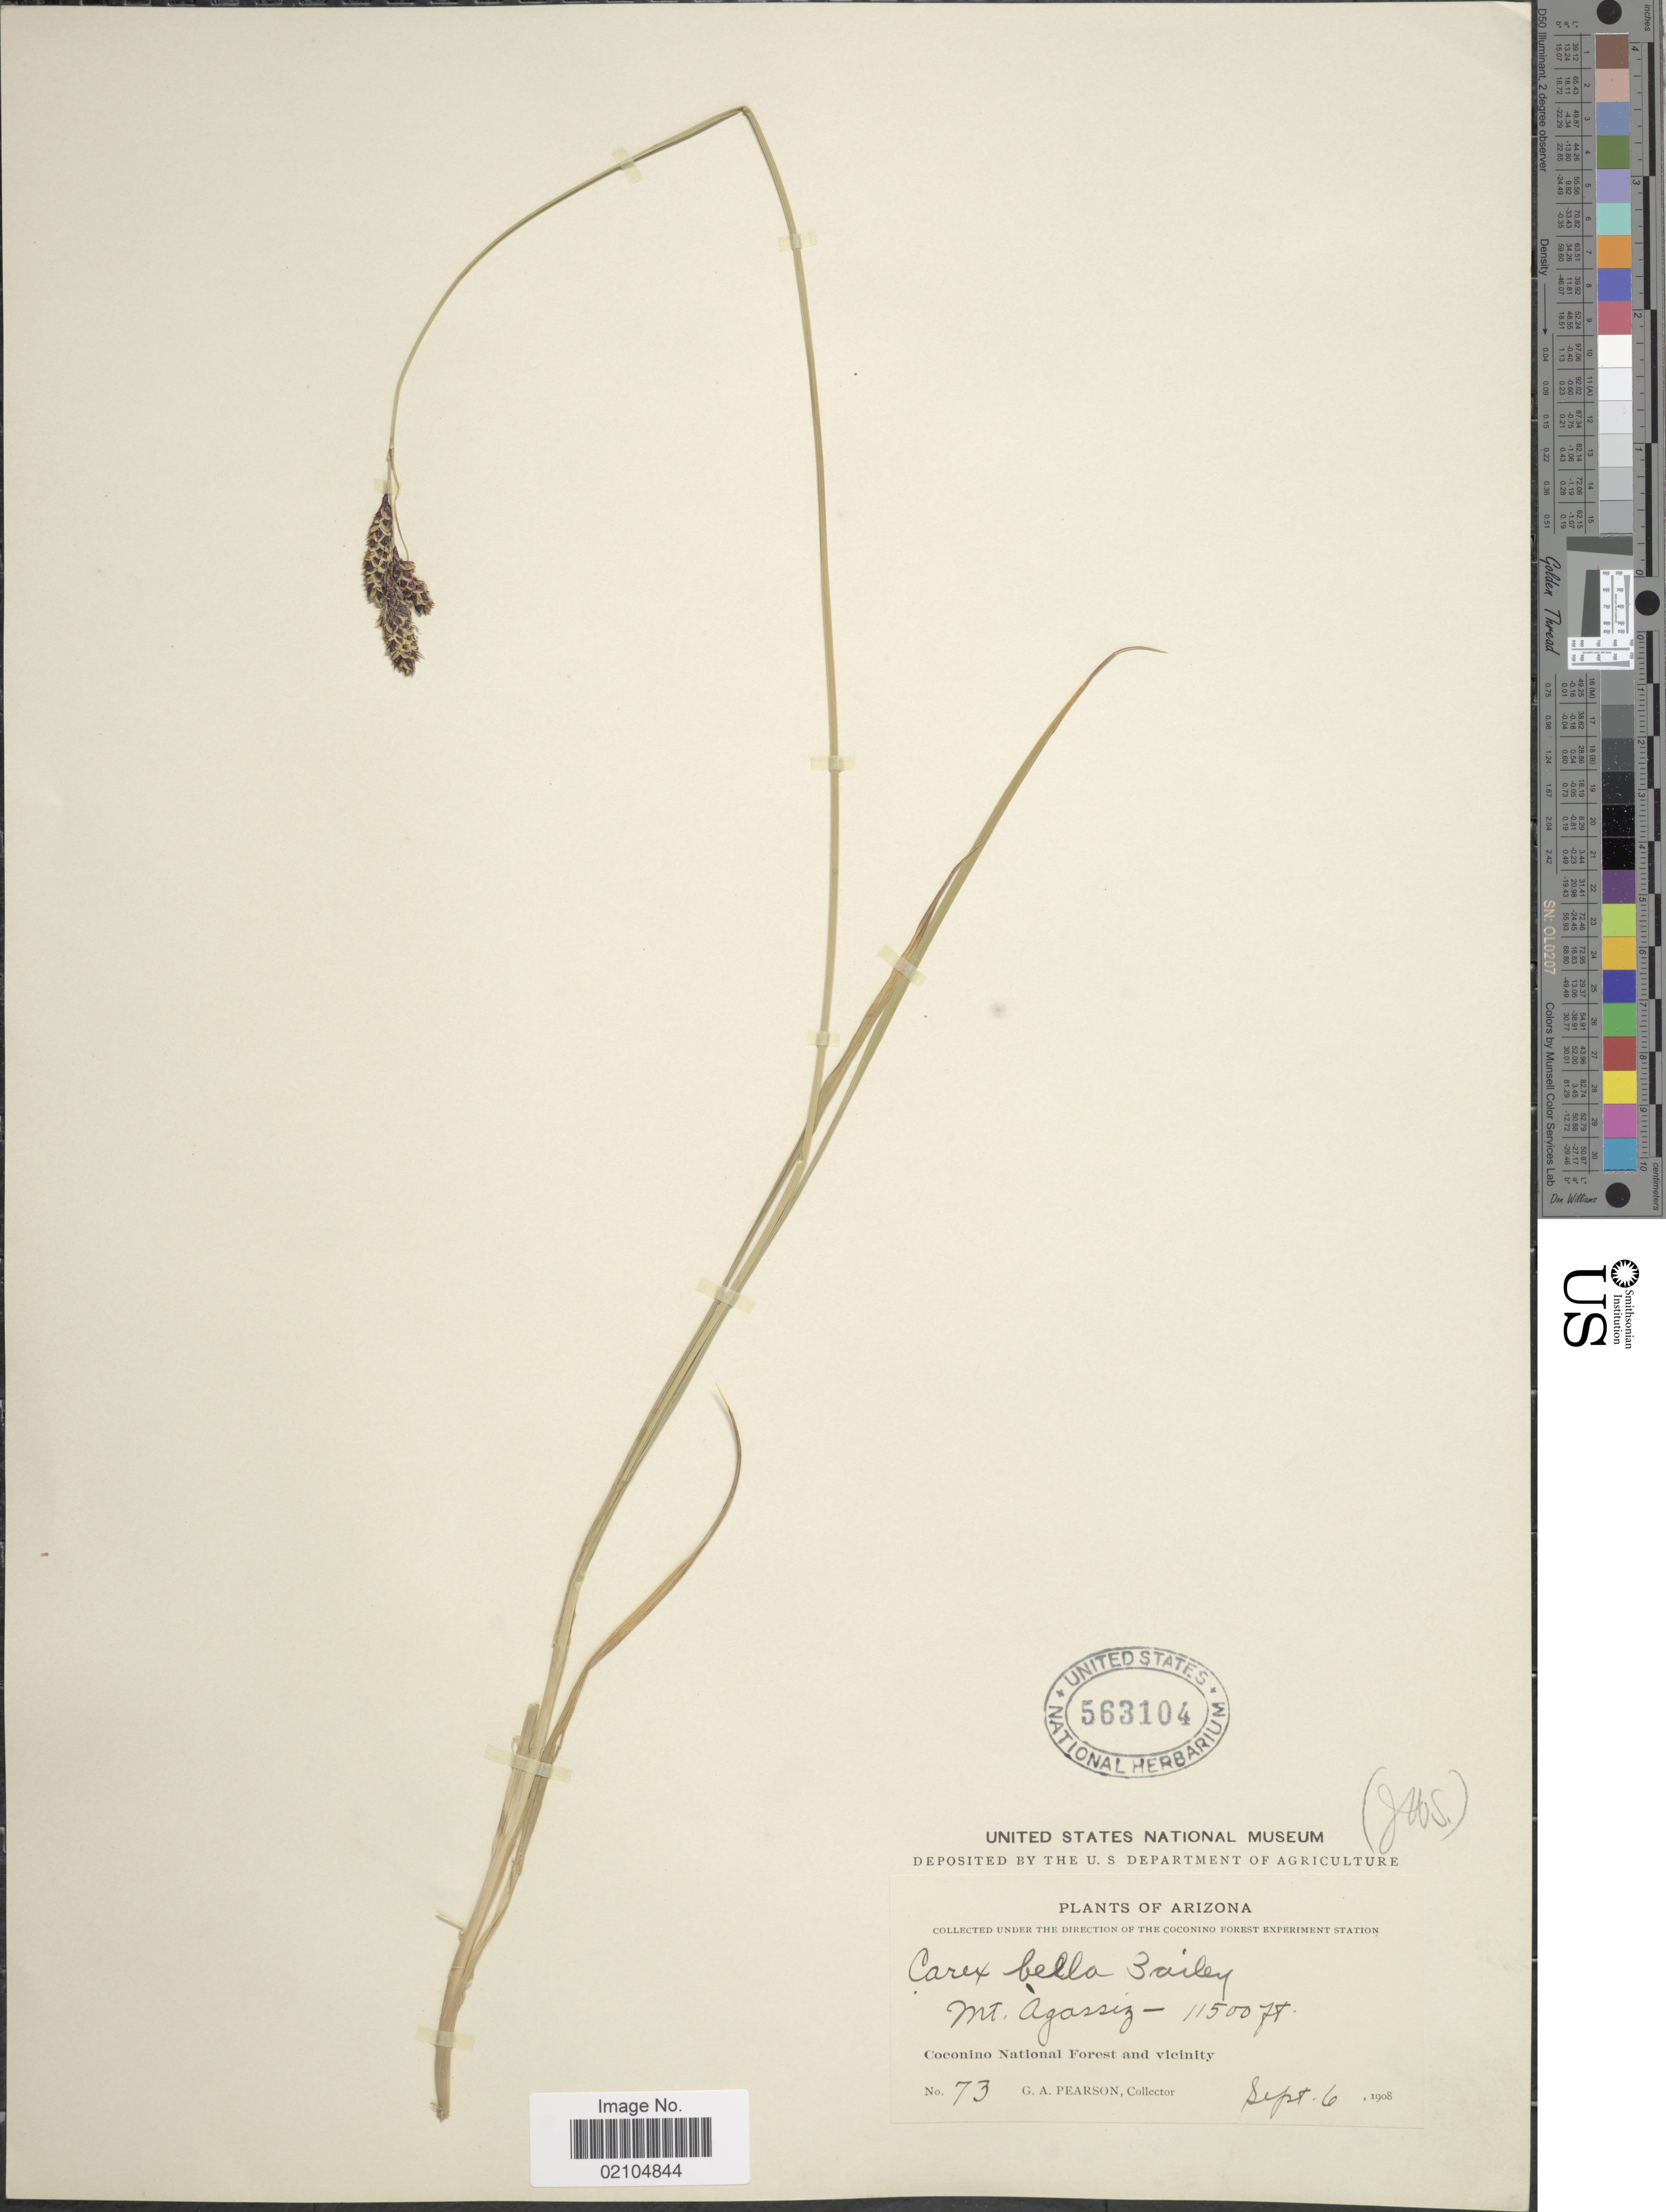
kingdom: Plantae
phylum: Tracheophyta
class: Liliopsida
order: Poales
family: Cyperaceae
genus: Carex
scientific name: Carex bella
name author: L.H. Bailey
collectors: G. Pearson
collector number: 73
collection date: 1908-09-06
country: United States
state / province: Arizona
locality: Mt. Agassiz, Coconino National Forest and vicinity.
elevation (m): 3505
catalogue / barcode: US 563104